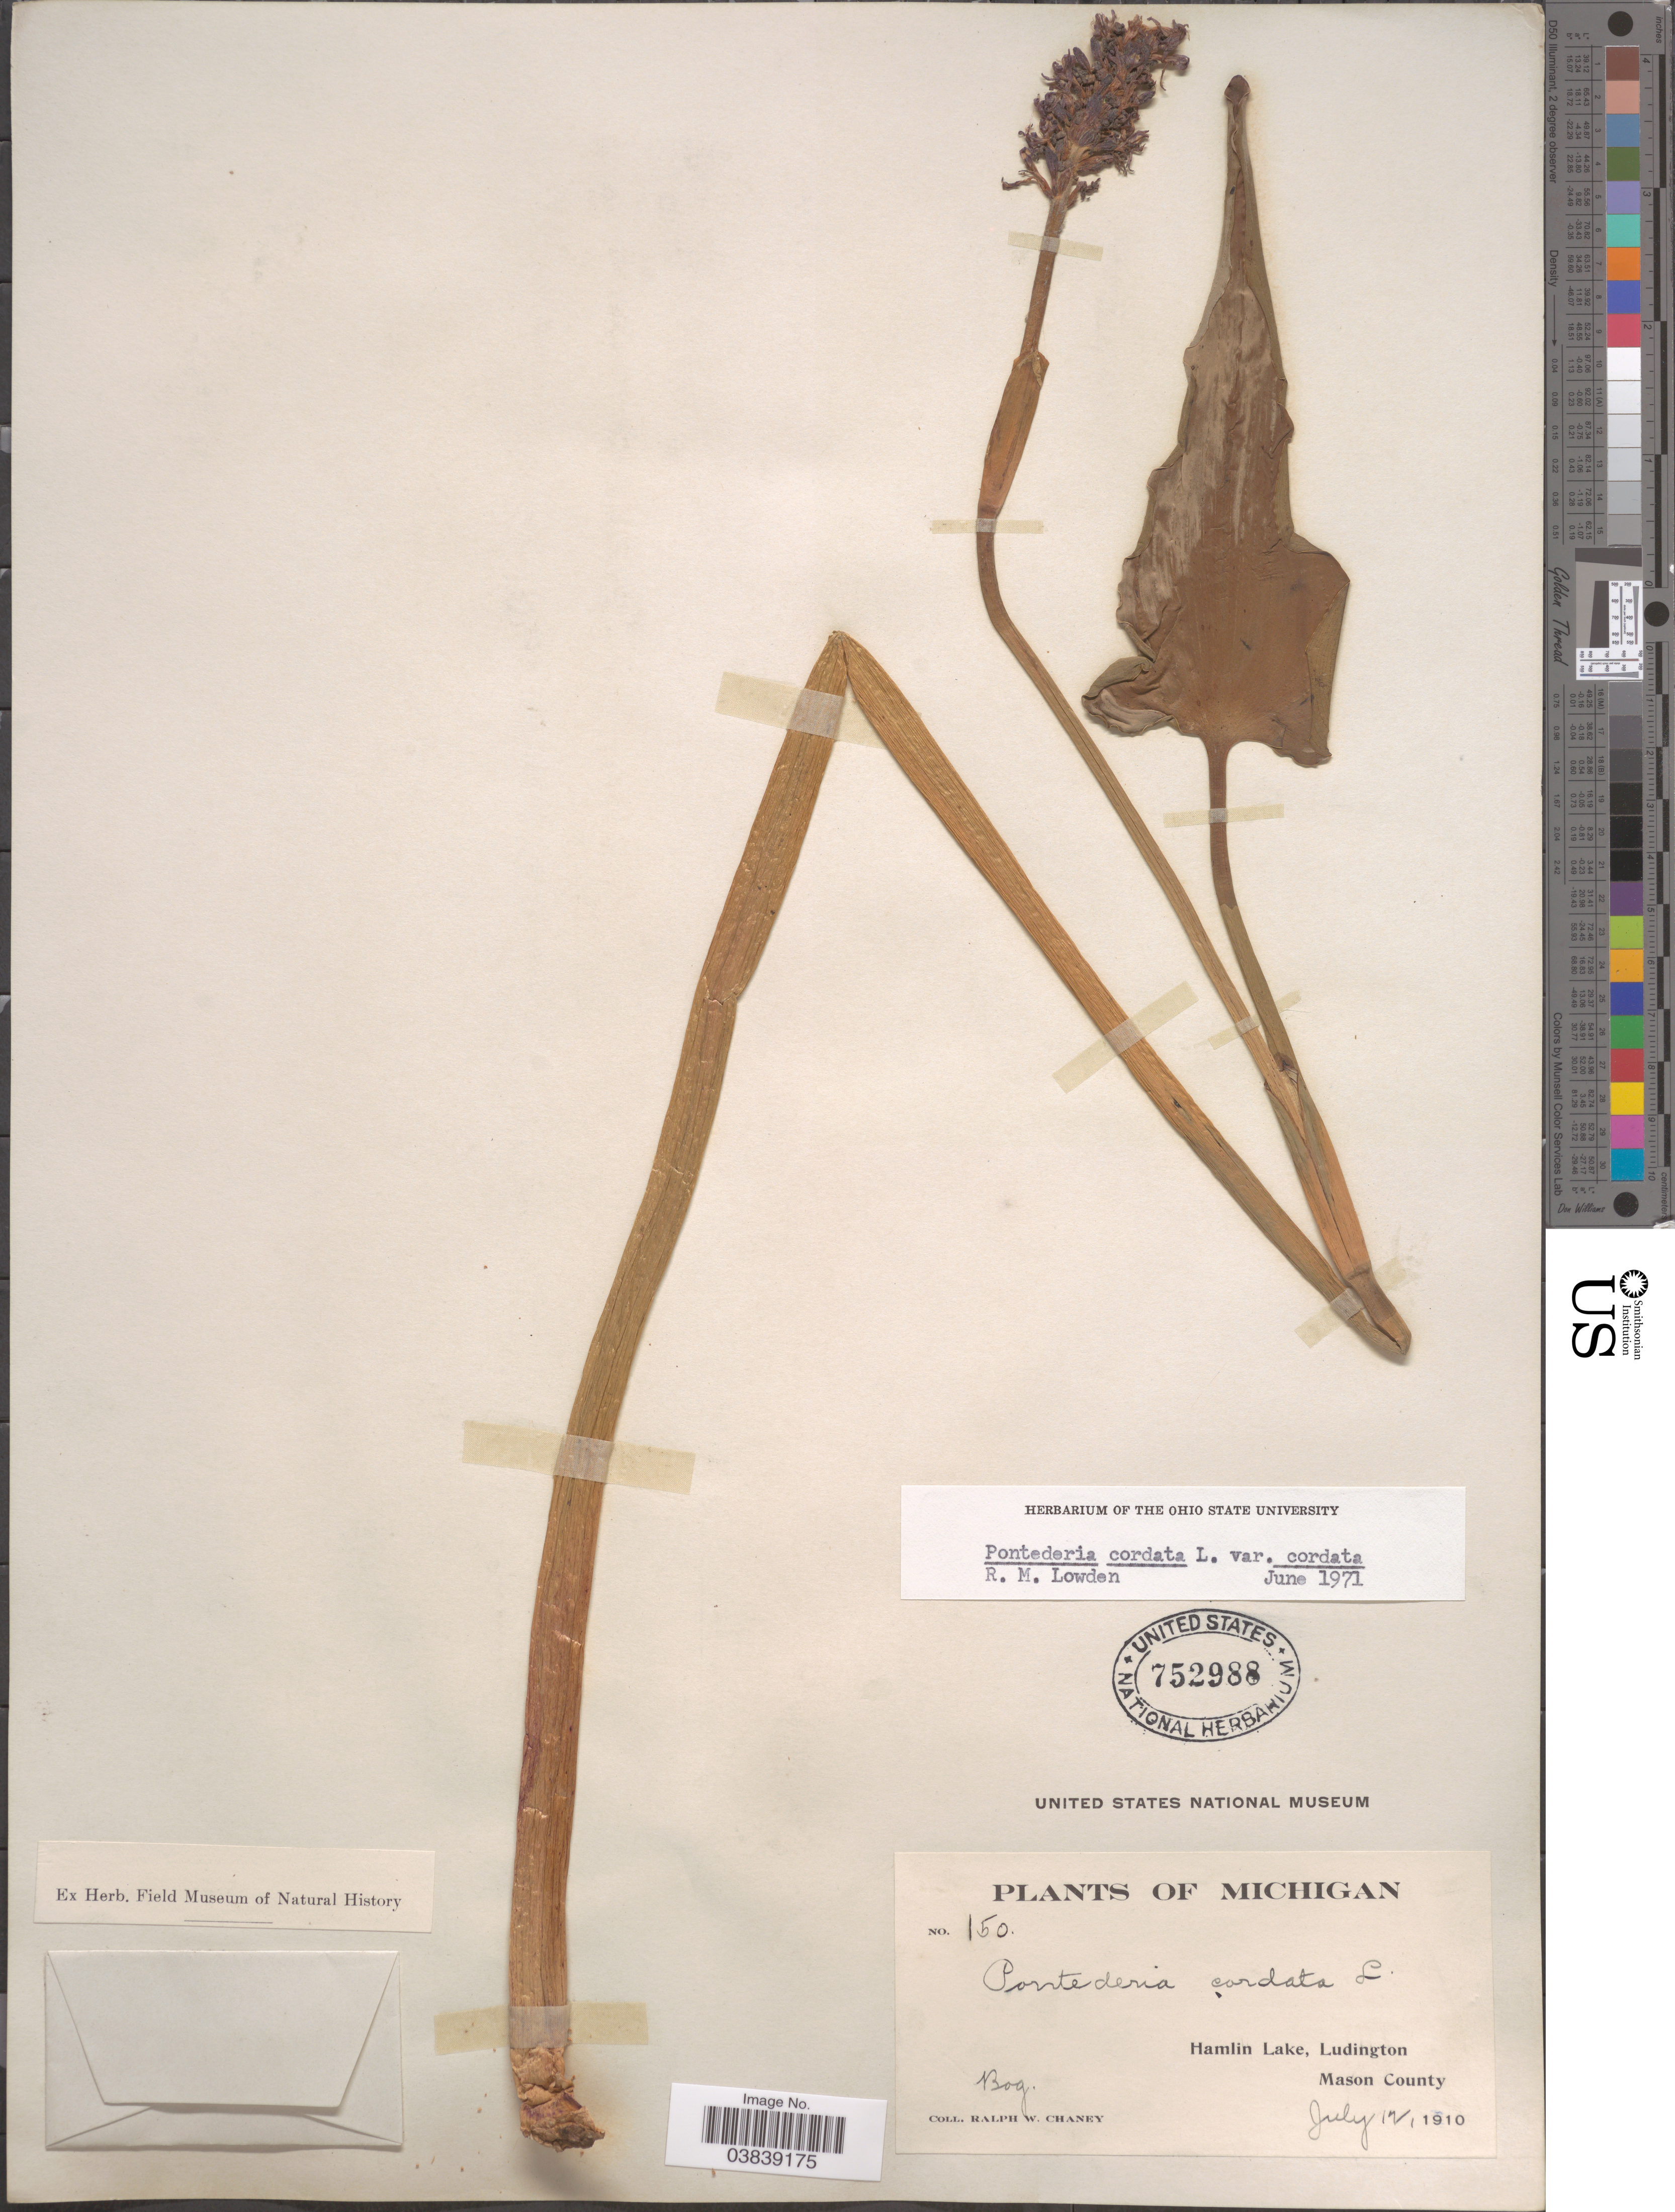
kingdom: Plantae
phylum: Tracheophyta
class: Liliopsida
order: Commelinales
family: Pontederiaceae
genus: Pontederia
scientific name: Pontederia cordata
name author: L.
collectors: R. Chaney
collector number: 150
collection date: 1910-07-12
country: United States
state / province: Michigan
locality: Hamlin Lake, Ludington, Mason County.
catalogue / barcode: US 752988